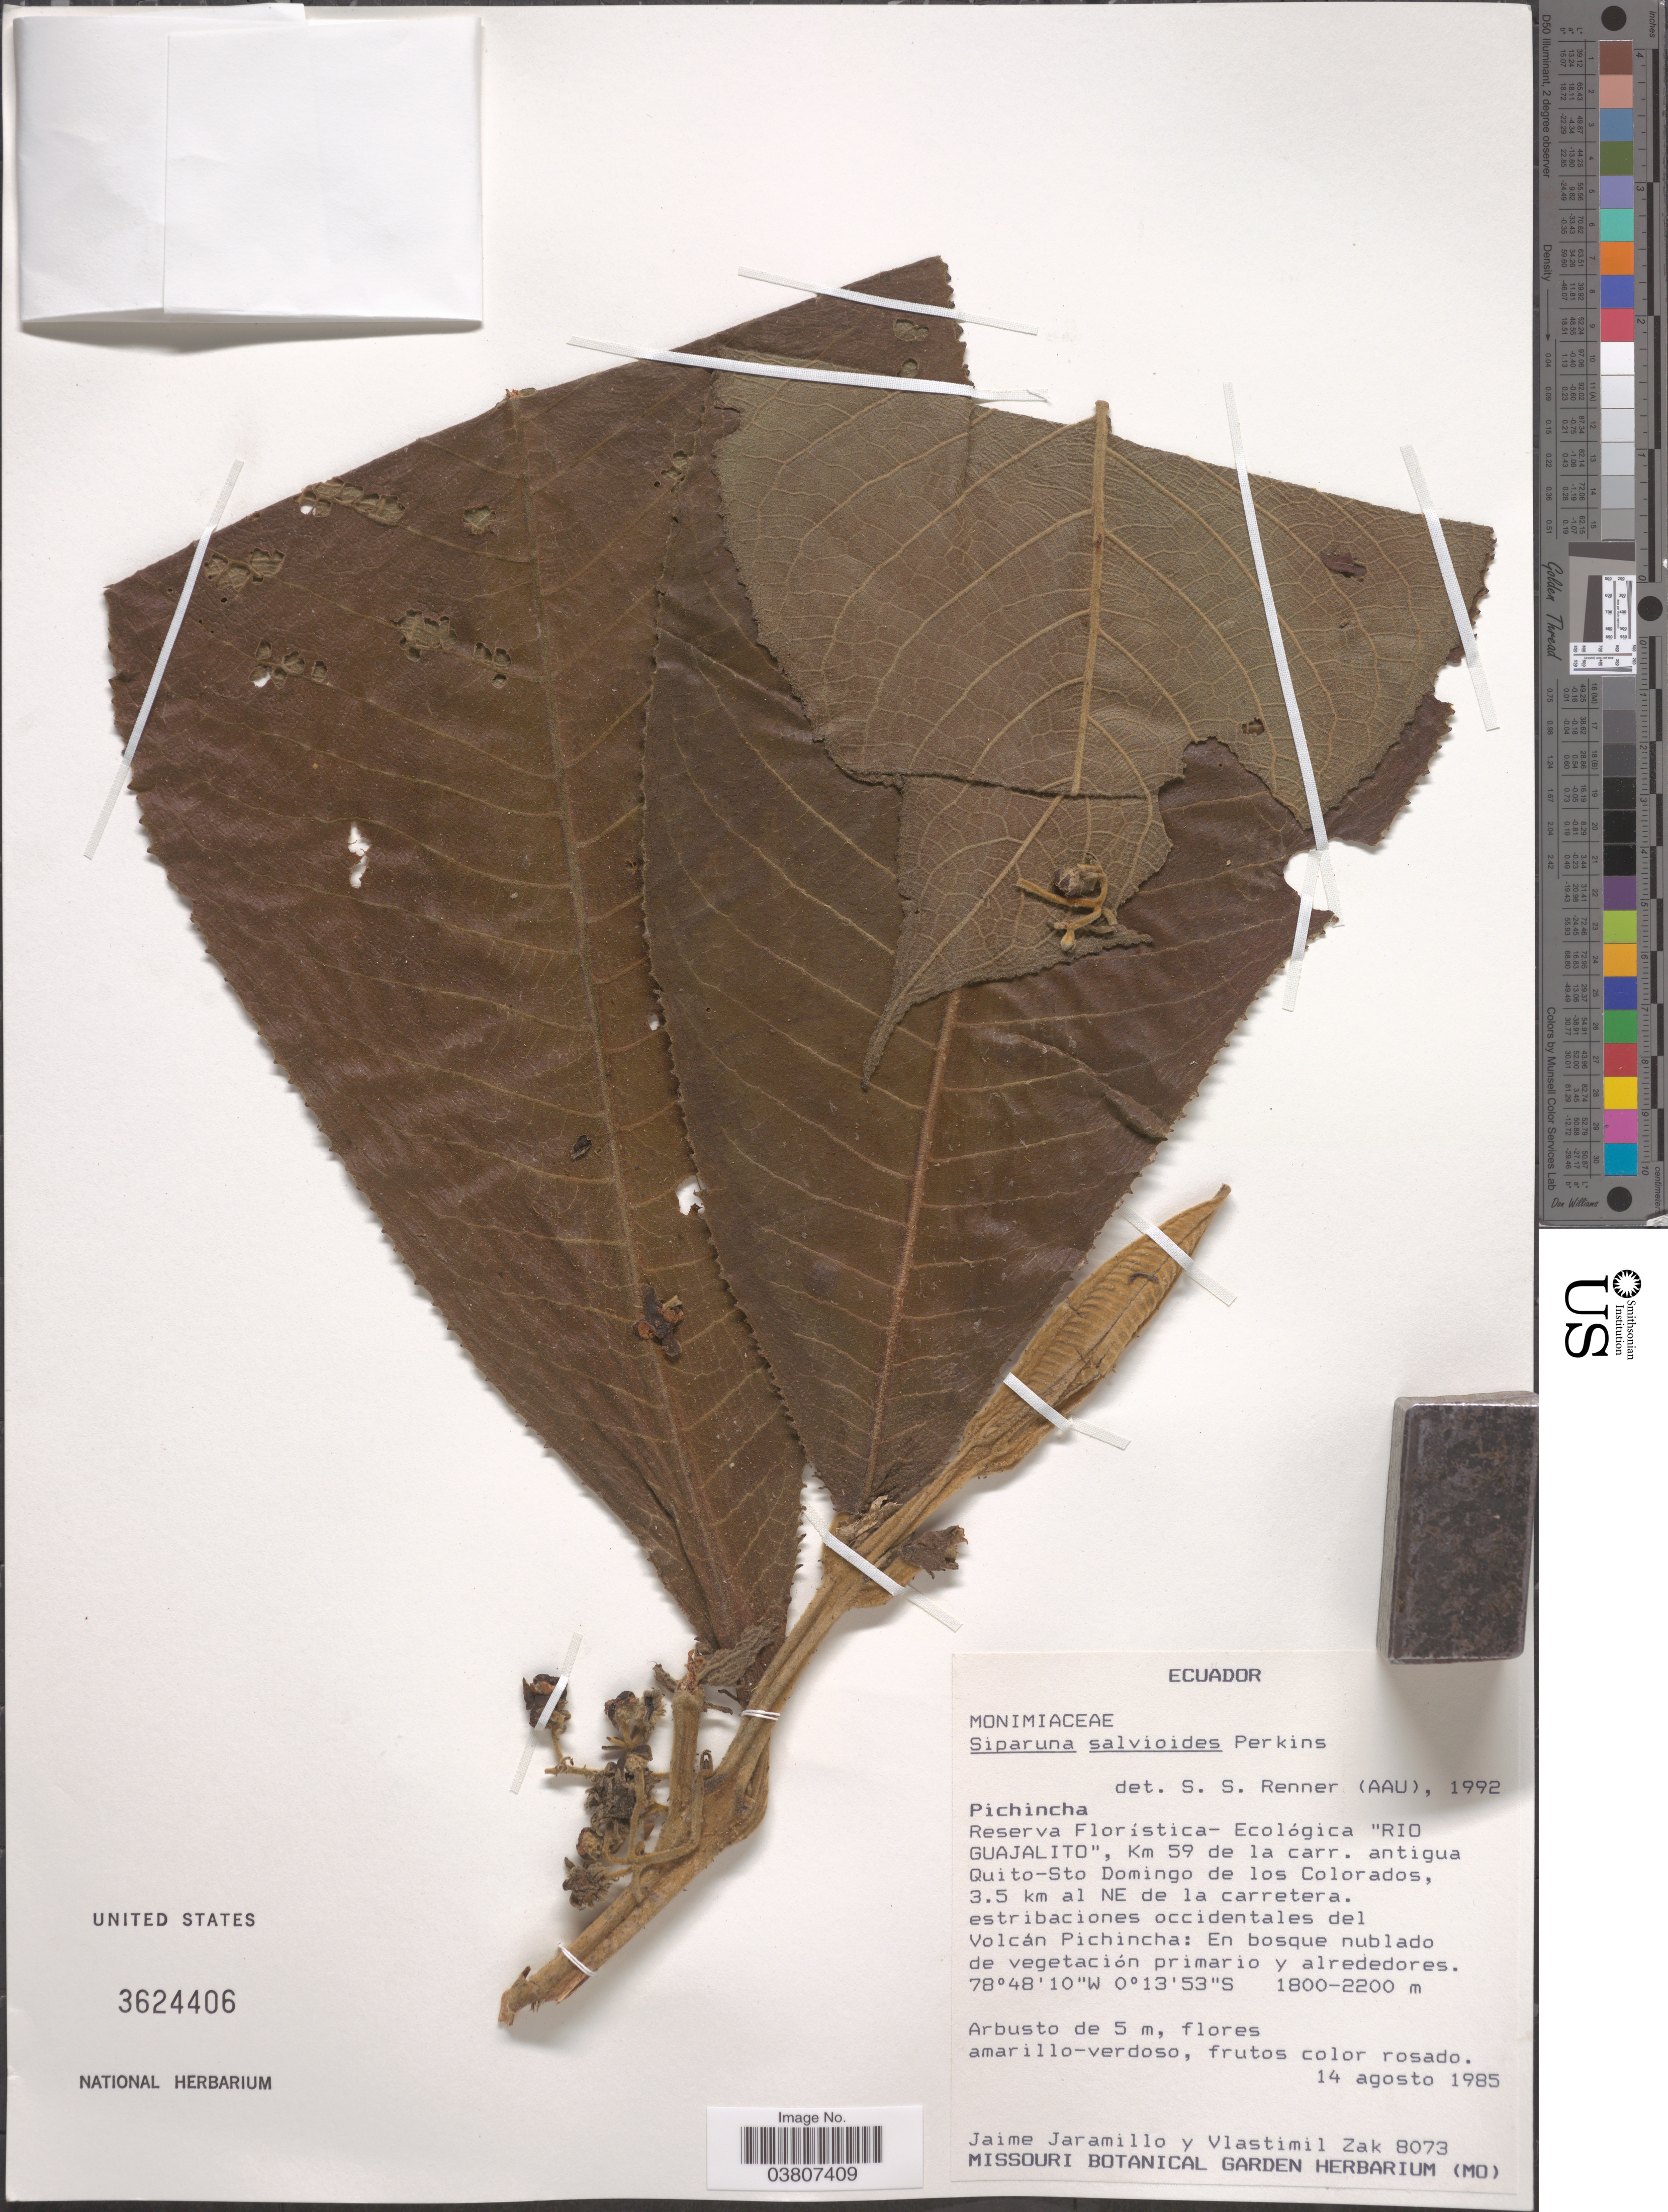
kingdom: Plantae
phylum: Tracheophyta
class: Magnoliopsida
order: Laurales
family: Siparunaceae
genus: Siparuna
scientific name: Siparuna salvioides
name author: Perkins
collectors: J. Jaramillo & V. Zak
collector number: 8073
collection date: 1985-08-14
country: Ecuador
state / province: Pichincha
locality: Reserva Florística-Ecológica "Rio Guajalito", Km 59 de la carr. antigua Quito-Sto Domingo de los Colorados, 3.5 km al NE de la carretera. estribaciones occidentales del Volcán Pichincha.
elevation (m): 1800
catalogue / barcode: US 3624406